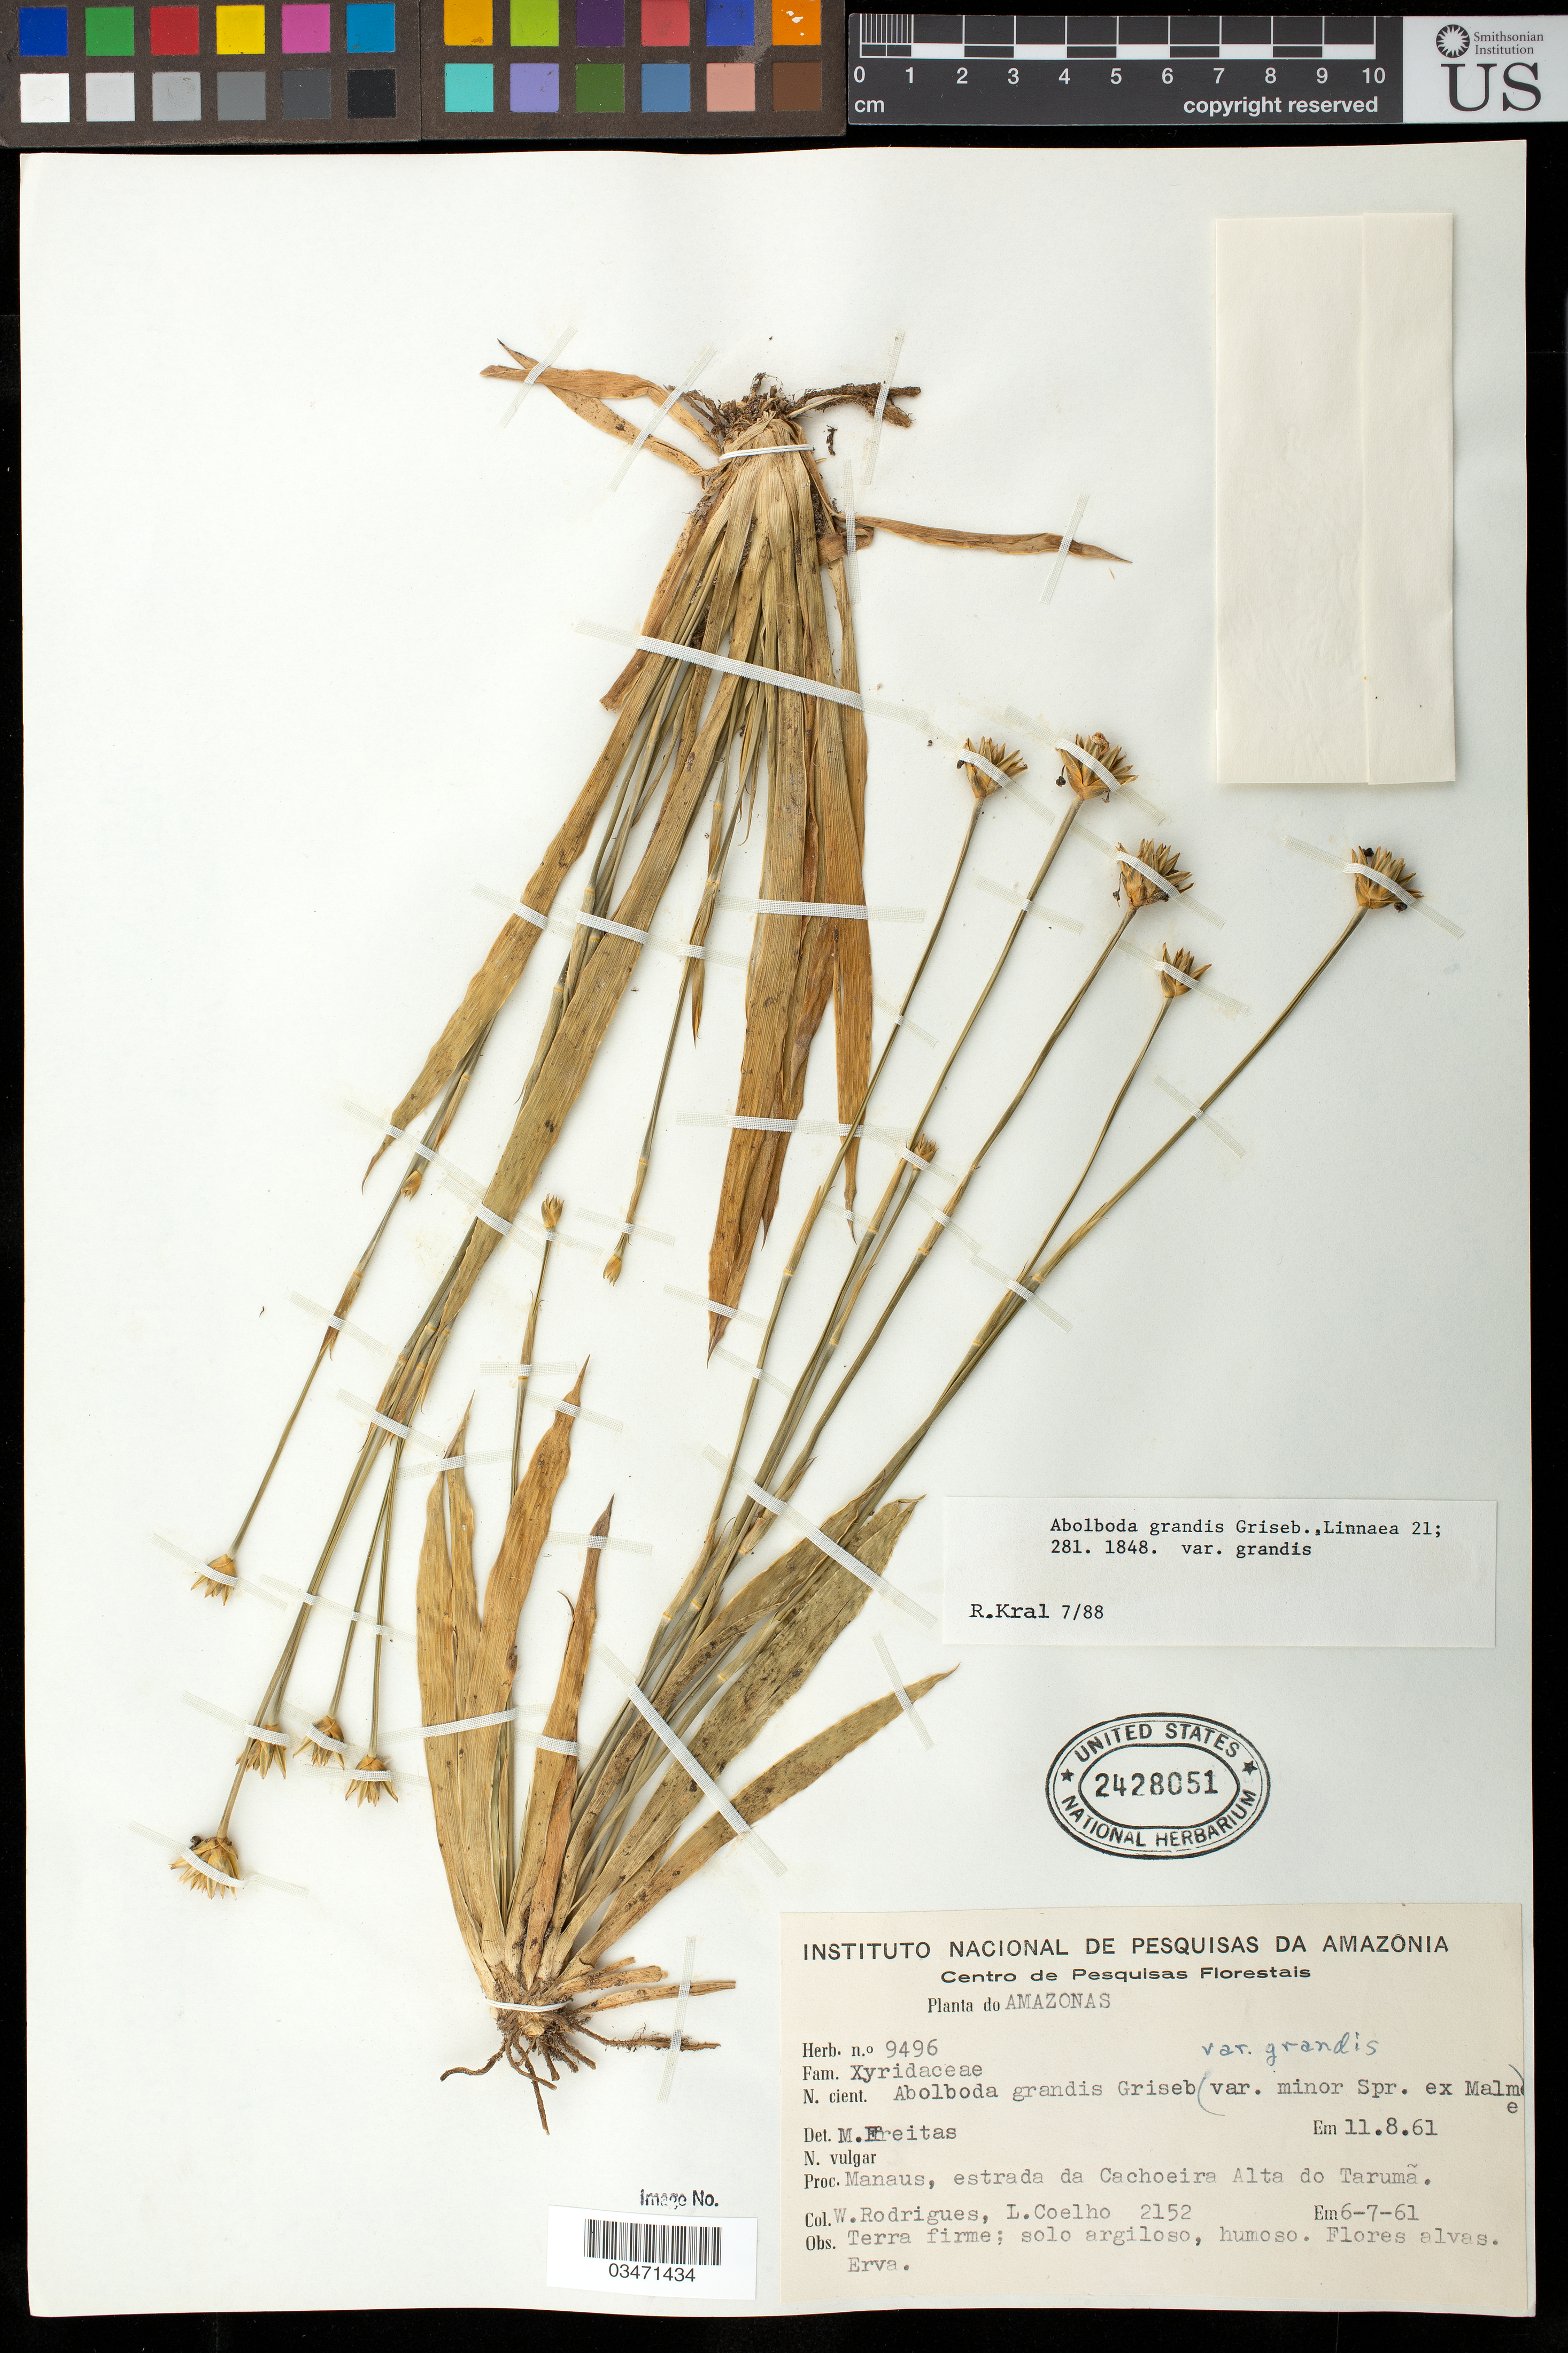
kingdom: Plantae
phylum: Tracheophyta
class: Liliopsida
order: Poales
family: Xyridaceae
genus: Abolboda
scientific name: Abolboda grandis var. grandis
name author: Griseb.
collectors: W. A. Rodrigues & L. Coelho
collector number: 2152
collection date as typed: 06 Jul 1961 or 07 Jun 1961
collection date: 1961-06-07 or 1961-07-06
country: Brazil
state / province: Amazonas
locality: Manaus, cachoeira alta do taruma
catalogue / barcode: US 2428051